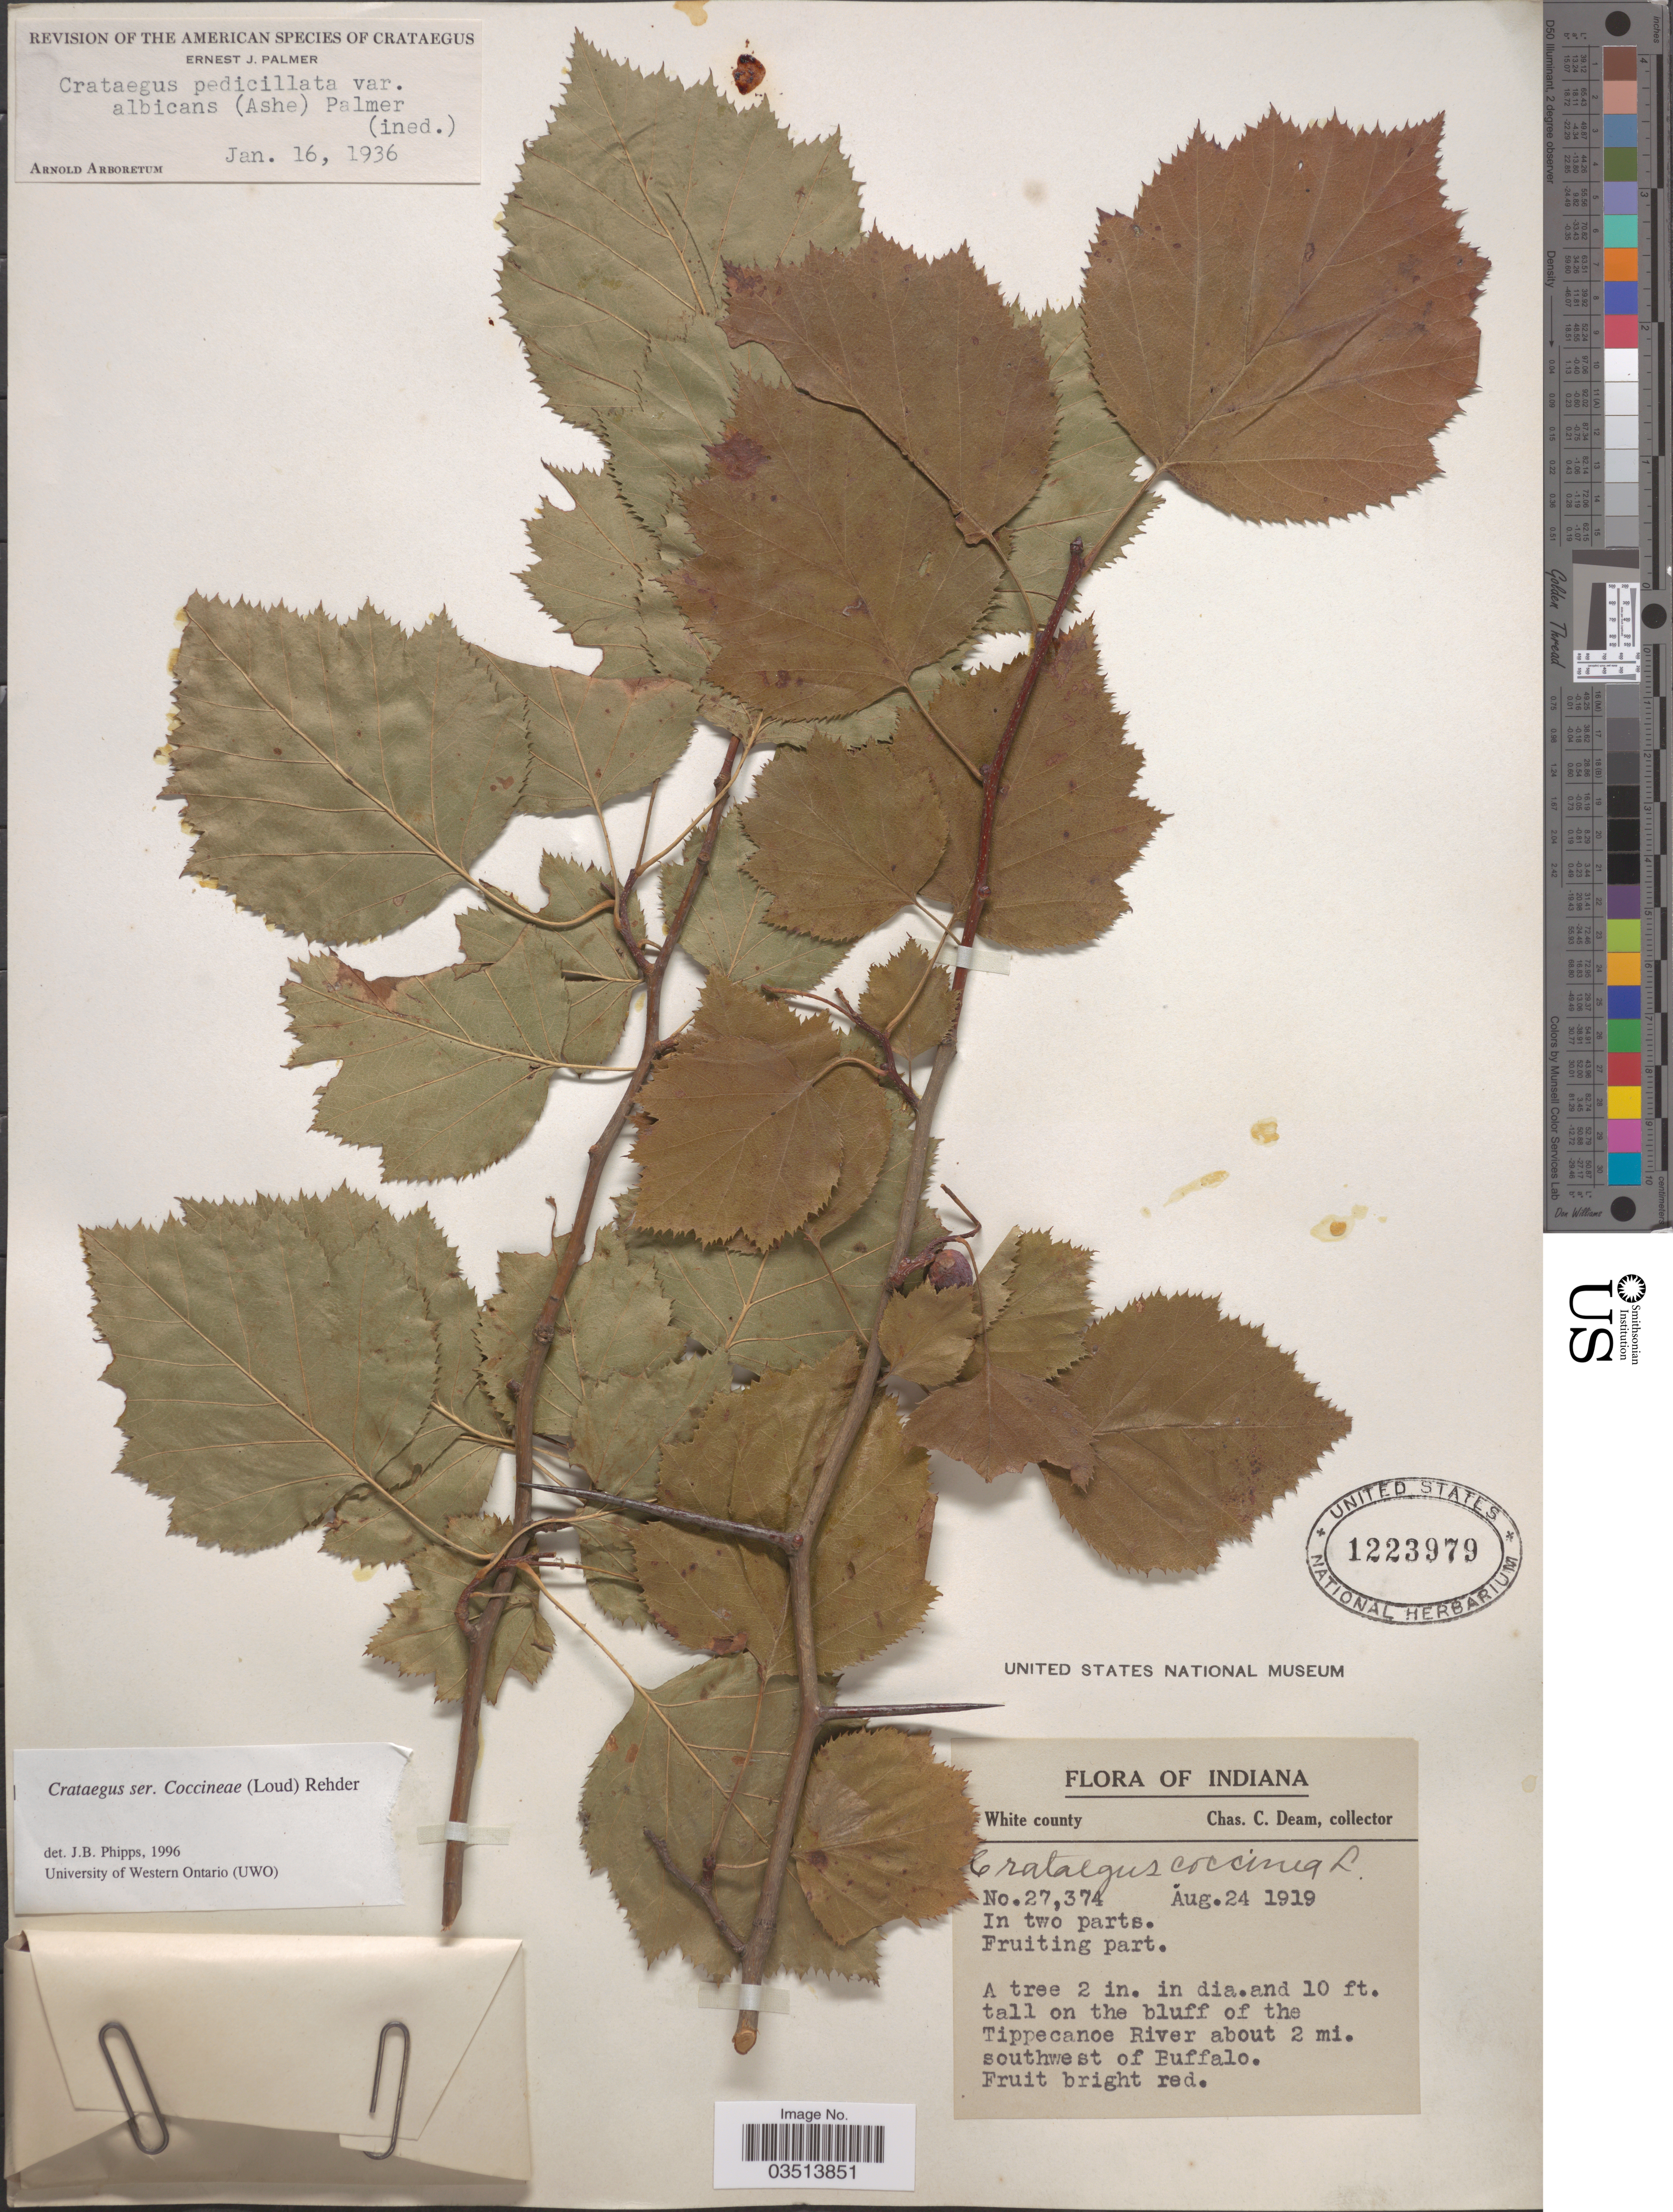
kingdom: Plantae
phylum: Tracheophyta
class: Magnoliopsida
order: Rosales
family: Rosaceae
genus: Crataegus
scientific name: Crataegus coccinea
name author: Ashe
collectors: C. C. Deam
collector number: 27374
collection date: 1919-08-24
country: United States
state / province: Indiana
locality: White county. Tall on the bluff of the Tippecanoe river about 2 mi. southwest of Buffalo.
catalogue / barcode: US 1223979